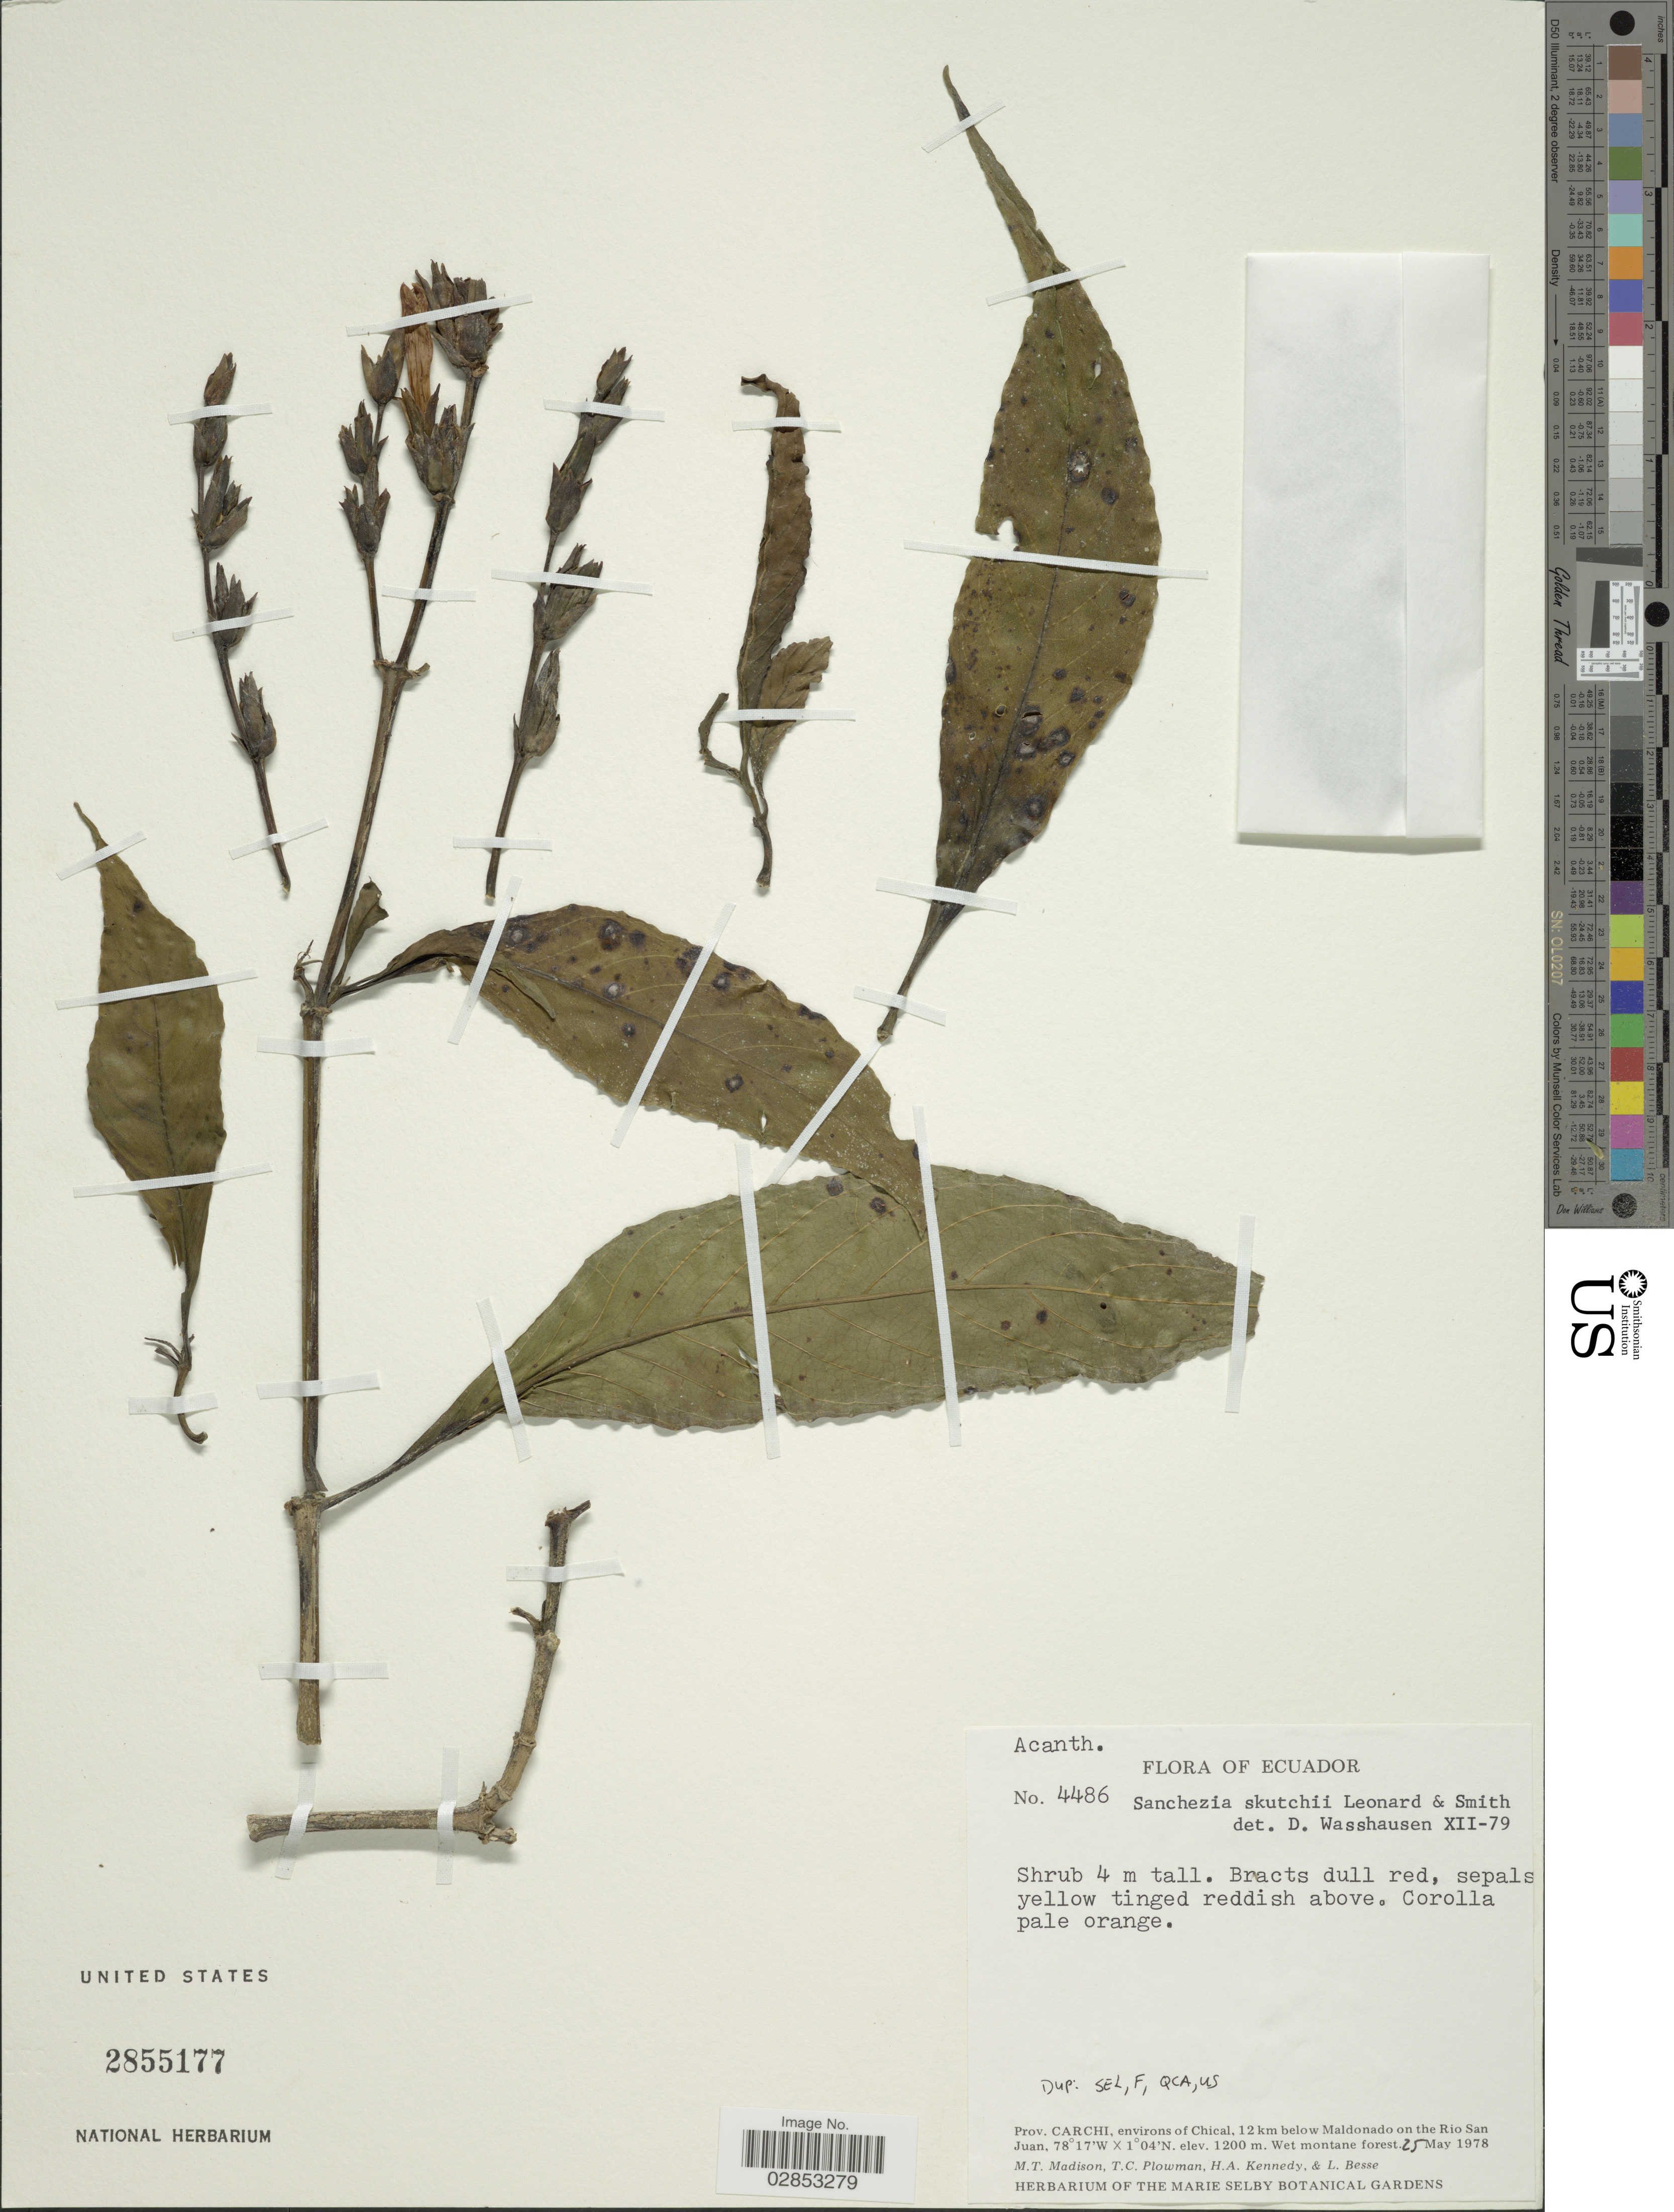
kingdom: Plantae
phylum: Tracheophyta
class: Magnoliopsida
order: Lamiales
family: Acanthaceae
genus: Sanchezia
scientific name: Sanchezia parviflora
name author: Leonard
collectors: M. T. Madison, T. Plowman, H. Kennedy & L. Besse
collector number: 4486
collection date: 1978-05-25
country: Ecuador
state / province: Carchi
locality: Prov. Carchi, environs of Chical, 12 km below Maldonado on the Rio San Juan.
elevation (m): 1200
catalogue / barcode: US 2855177